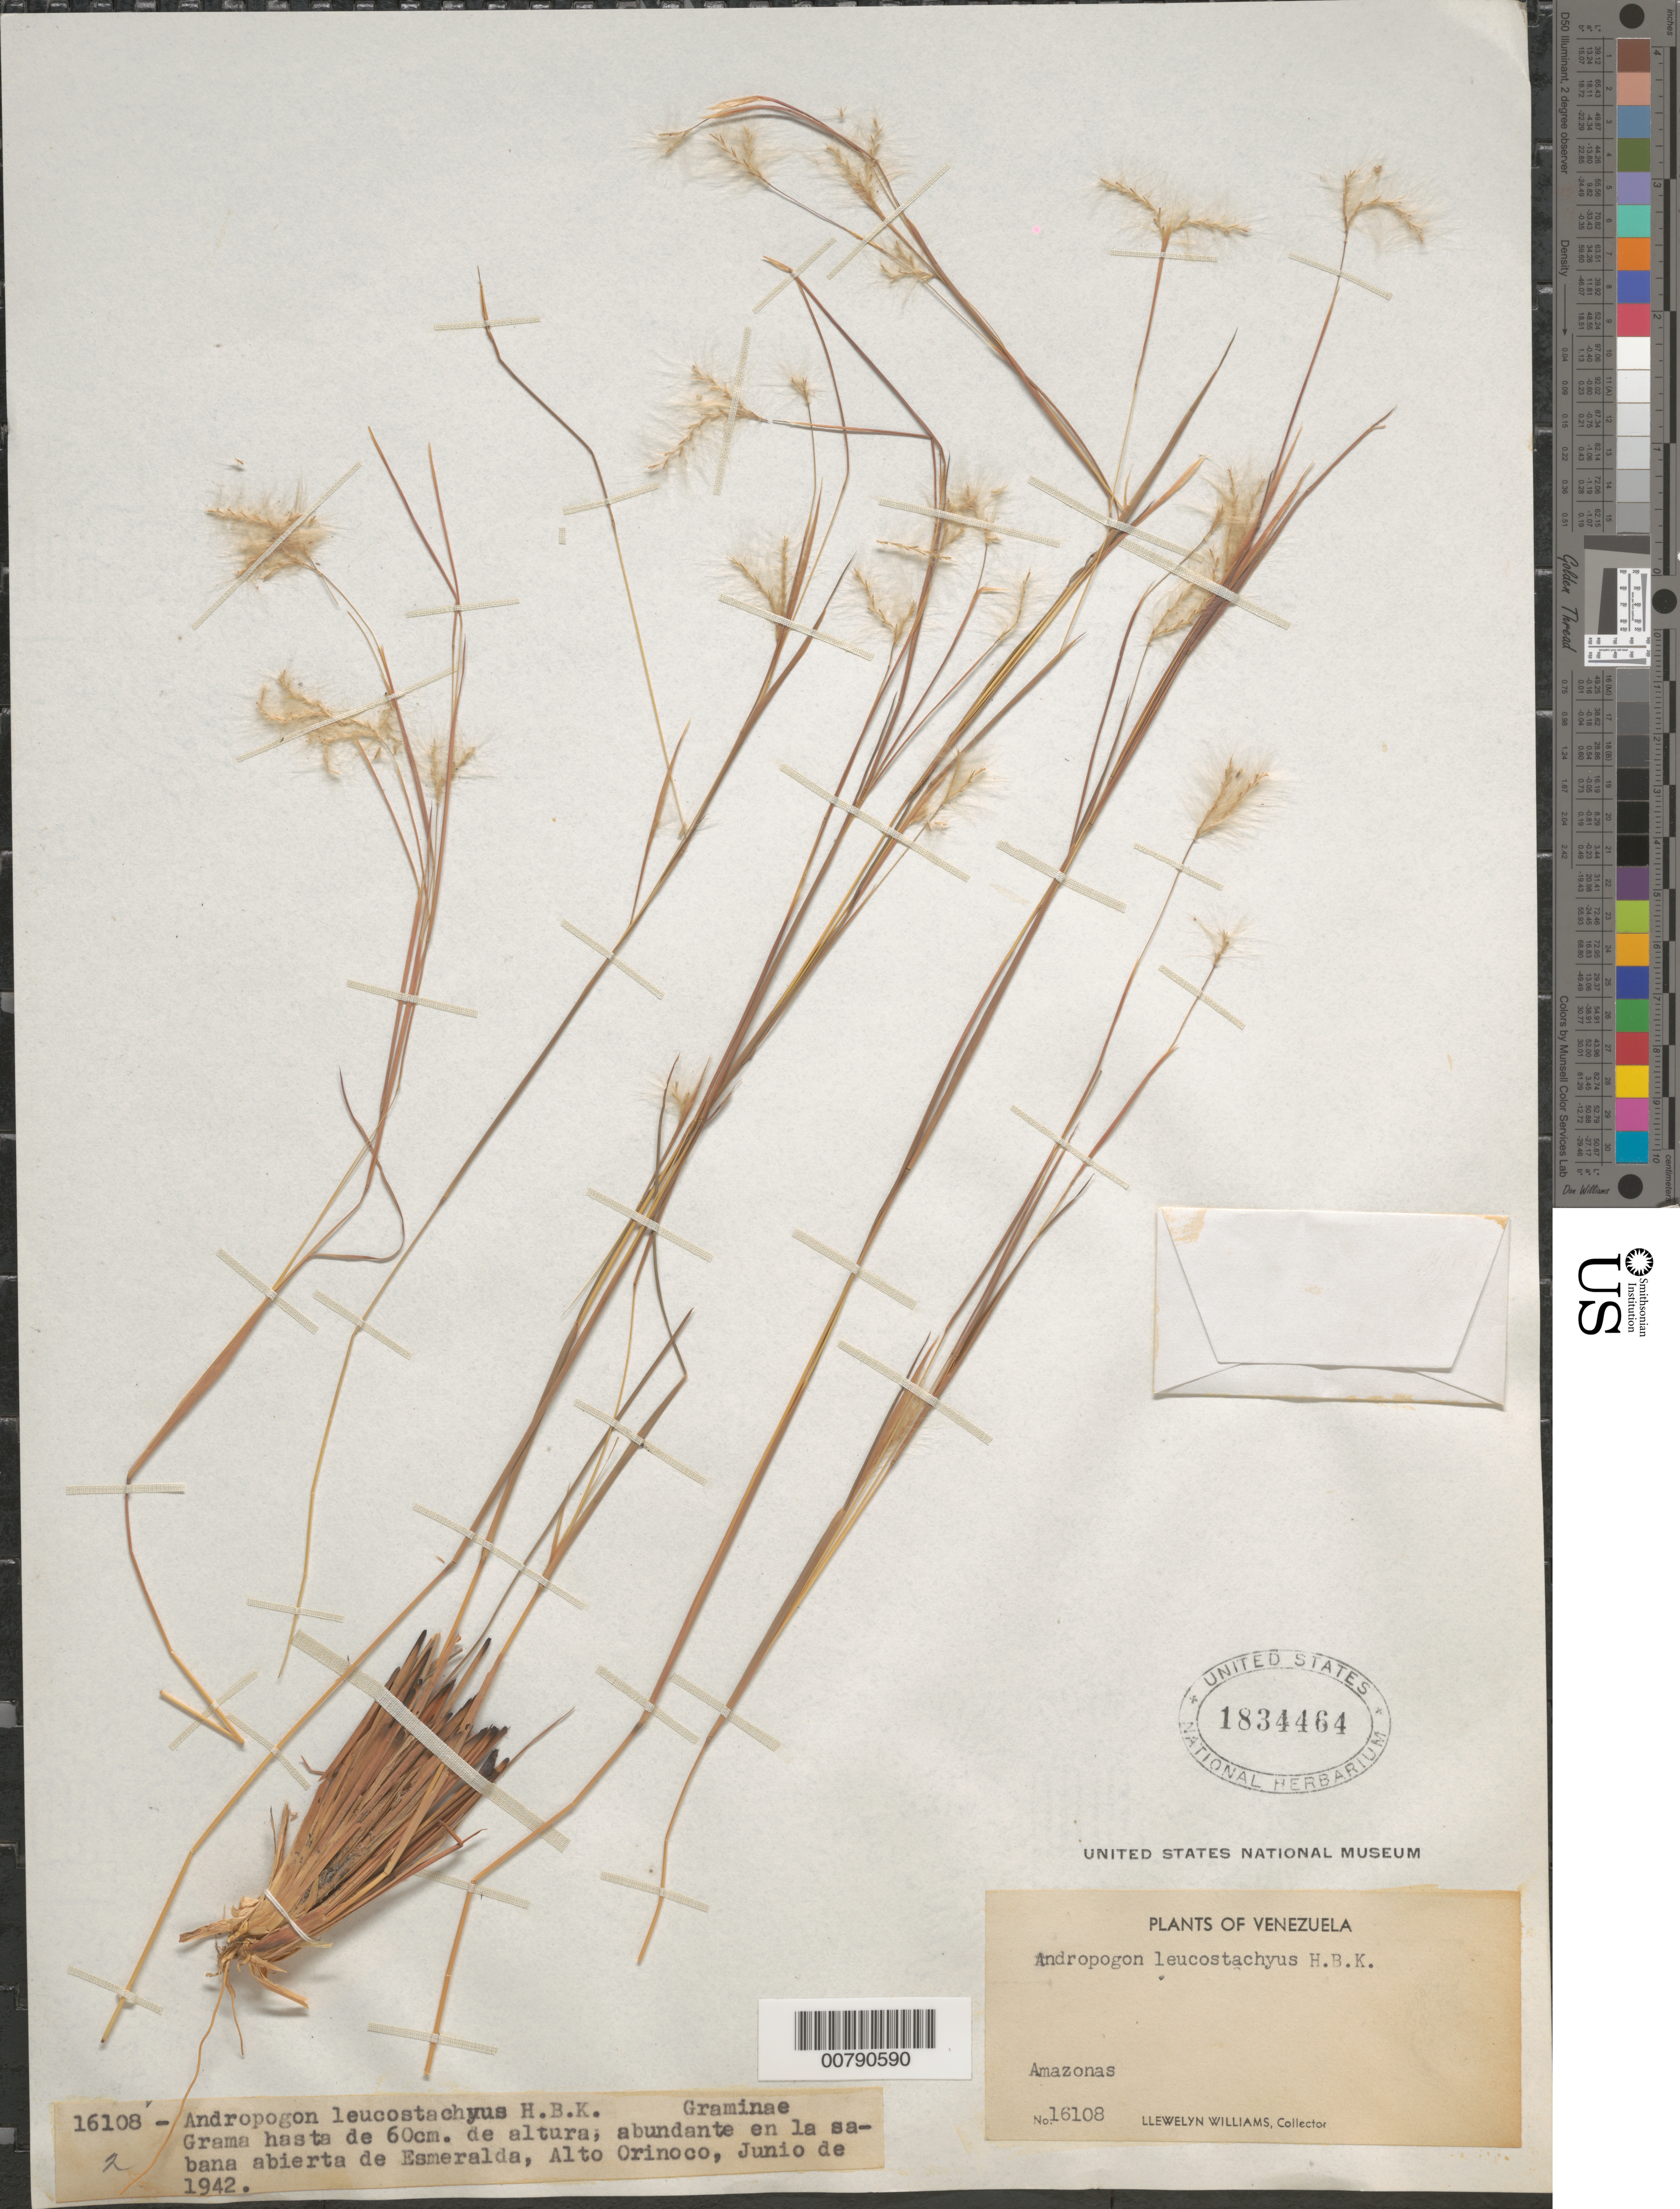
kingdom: Plantae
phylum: Tracheophyta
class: Liliopsida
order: Poales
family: Poaceae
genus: Andropogon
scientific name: Andropogon leucostachyus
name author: Kunth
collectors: Ll. Williams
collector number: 16108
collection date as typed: Jun-42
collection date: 1942-06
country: Venezuela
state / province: Amazonas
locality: Esmeralda, Alto Orinoco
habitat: Sabana abierta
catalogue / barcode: US 1834464